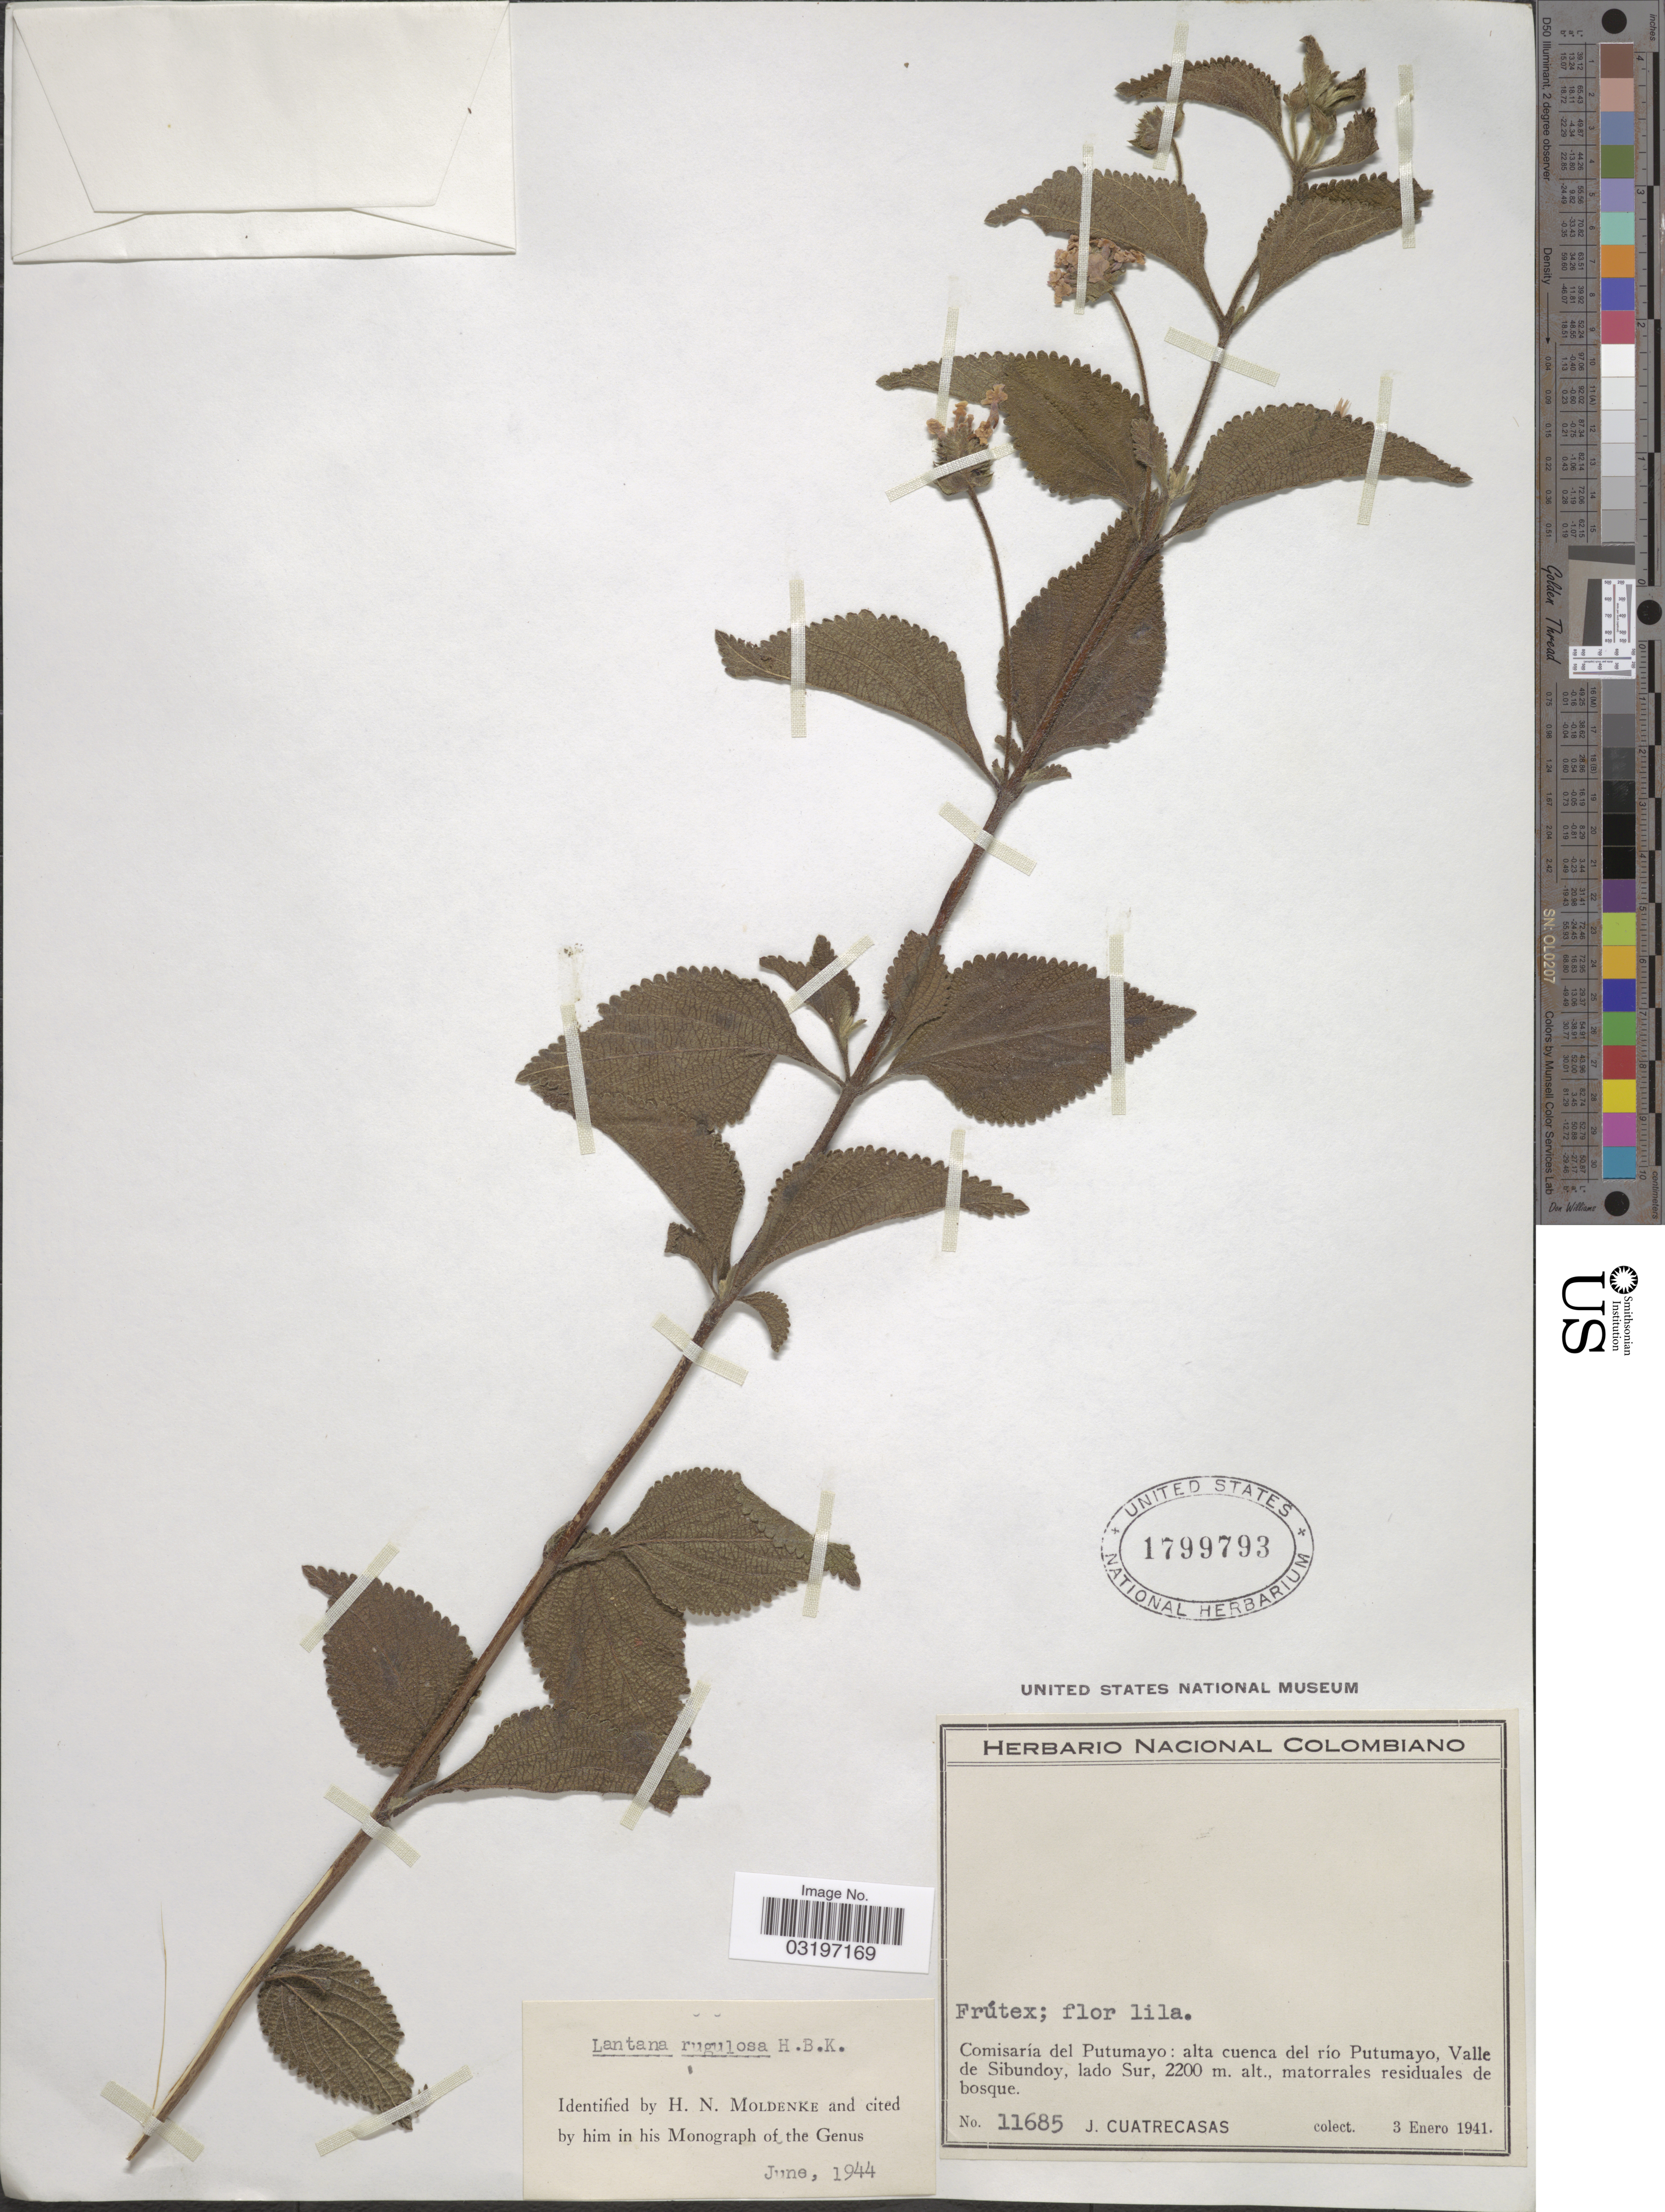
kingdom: Plantae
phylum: Tracheophyta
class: Magnoliopsida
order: Lamiales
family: Verbenaceae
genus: Lantana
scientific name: Lantana rugulosa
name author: Kunth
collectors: J. Cuatrecasas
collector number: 11685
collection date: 1941-01-03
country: Colombia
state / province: Putumayo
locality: Comisaría del Putumayo: alta cuenca del río Putumayo, Valle de Sibundoy, lado Sur.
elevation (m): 2200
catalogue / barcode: US 1799793